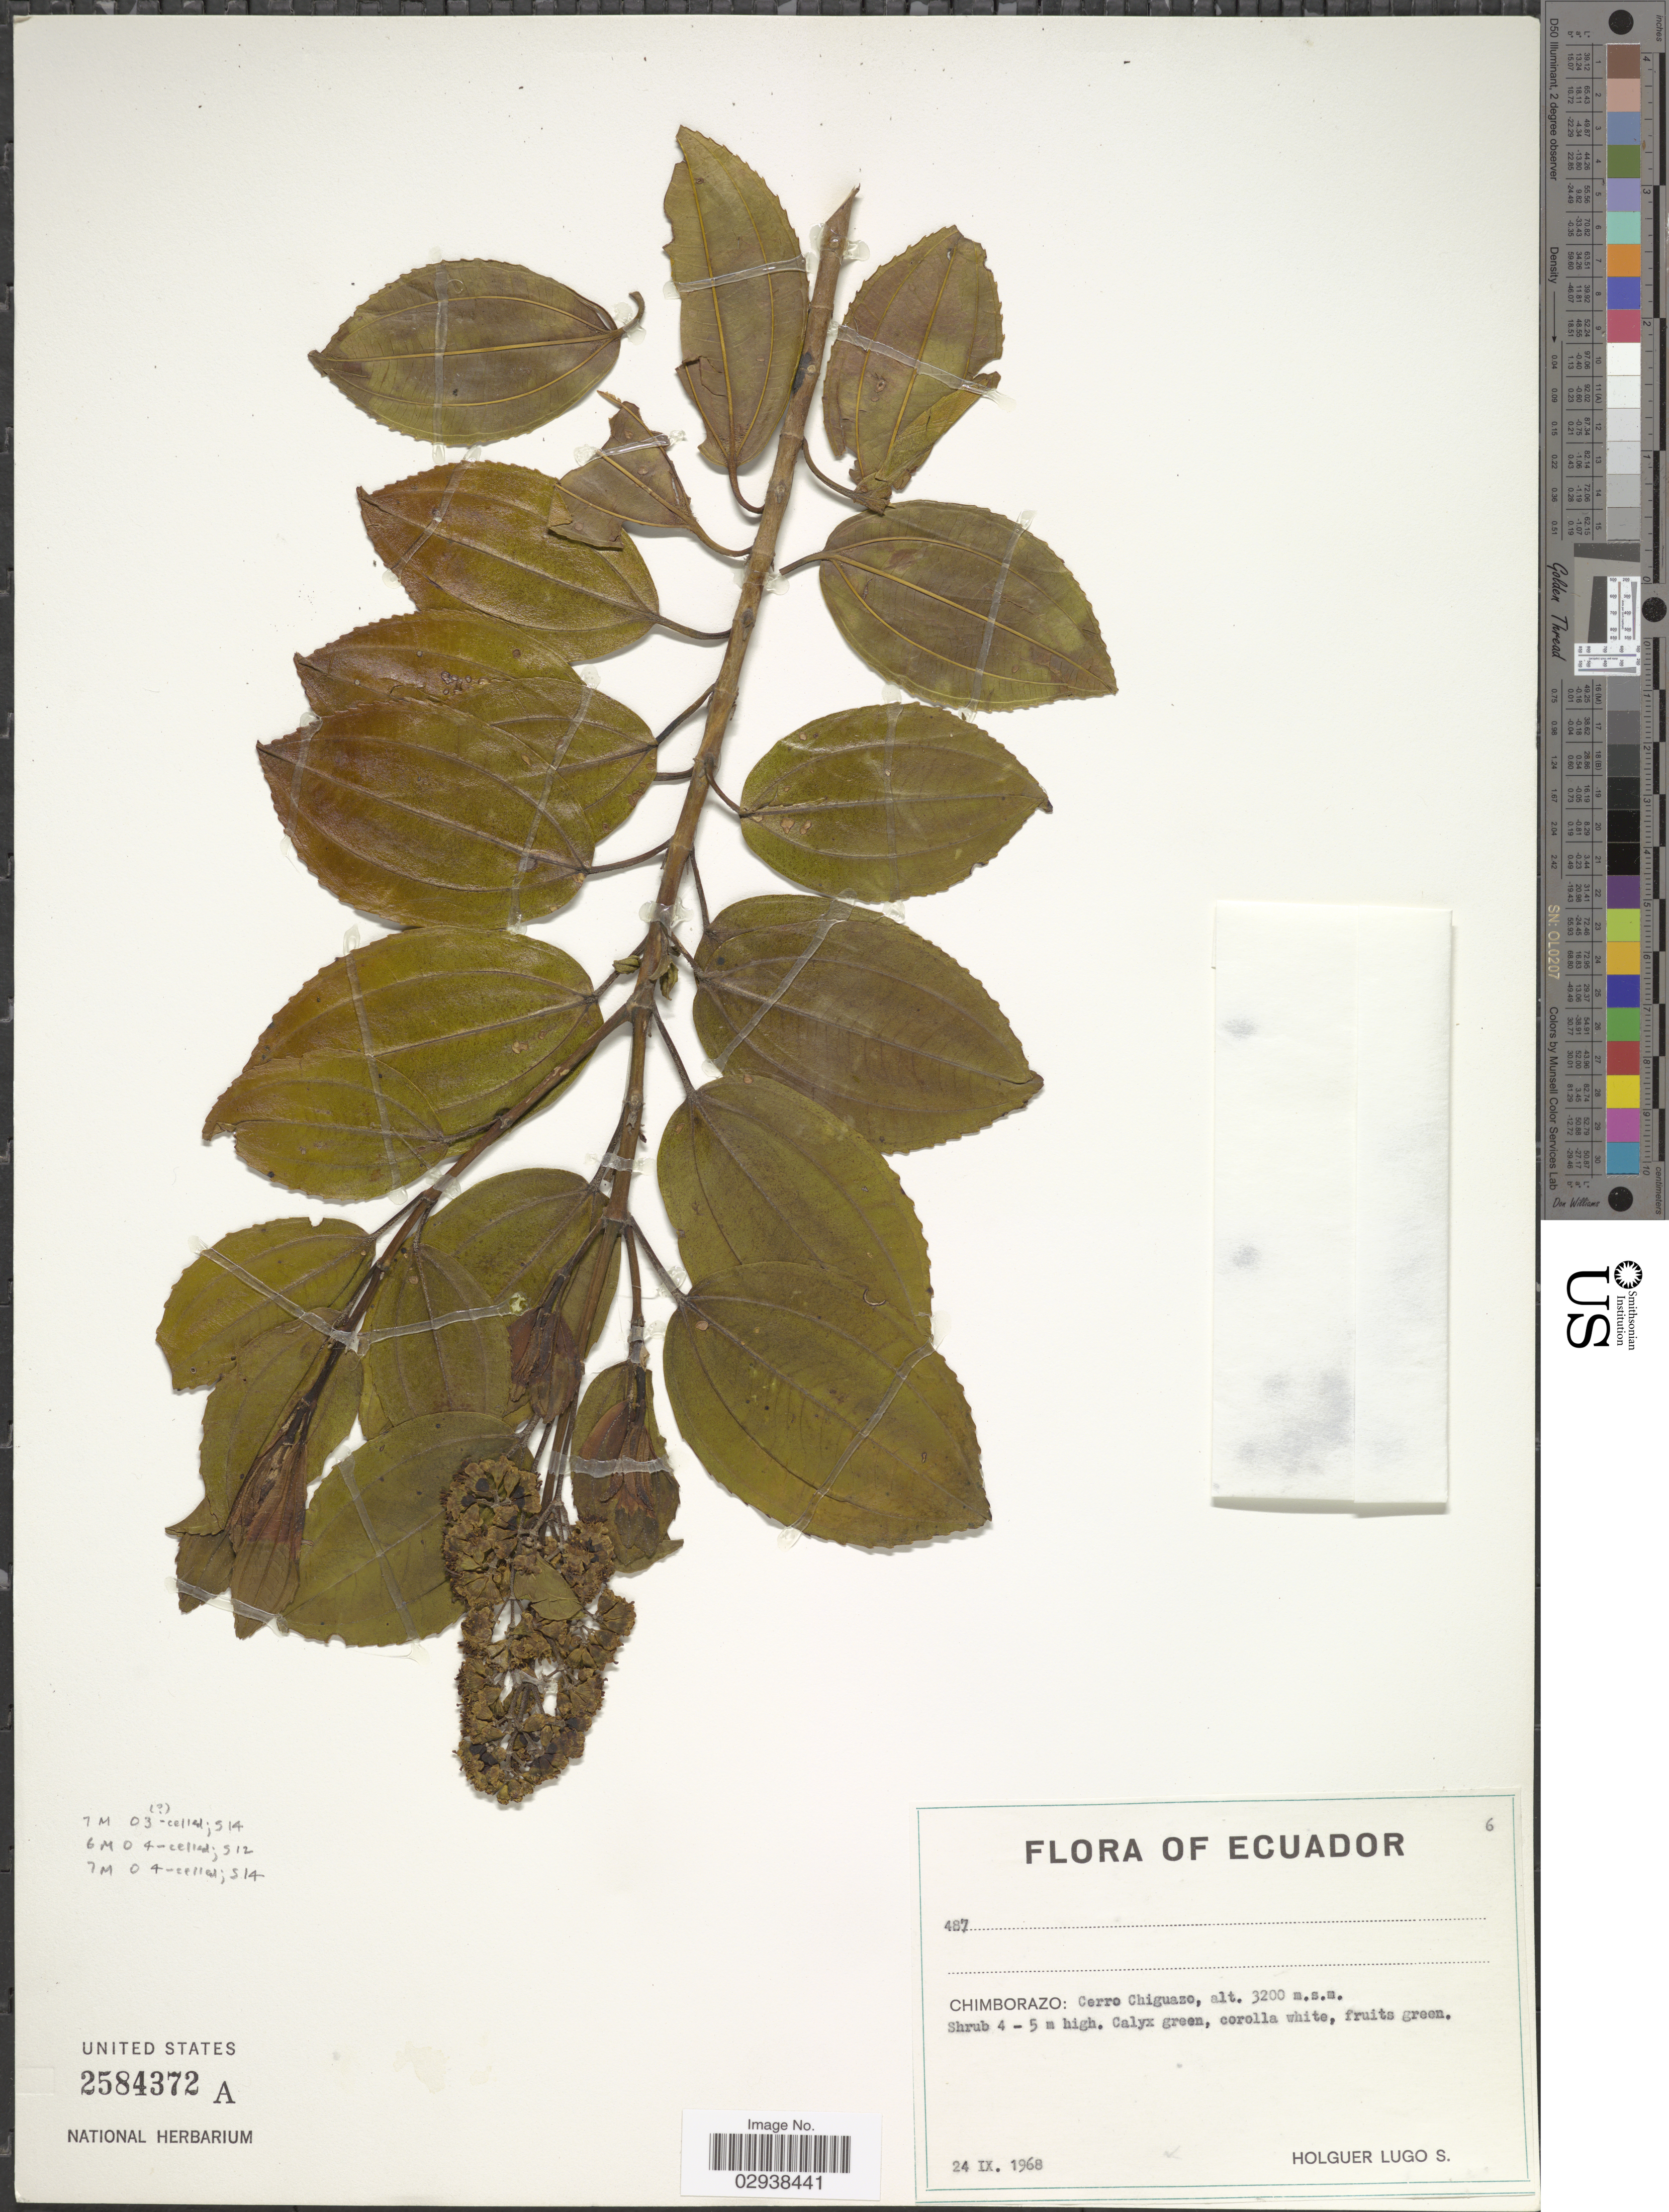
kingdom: Plantae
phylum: Tracheophyta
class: Magnoliopsida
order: Myrtales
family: Melastomataceae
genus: Miconia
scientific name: Miconia crocea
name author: (Desr.) Naudin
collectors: H. Lugo S.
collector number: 487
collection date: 1968-09-24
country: Ecuador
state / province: Chimborazo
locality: Cerro Chiguazo.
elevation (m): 3200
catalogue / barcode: US 2584372